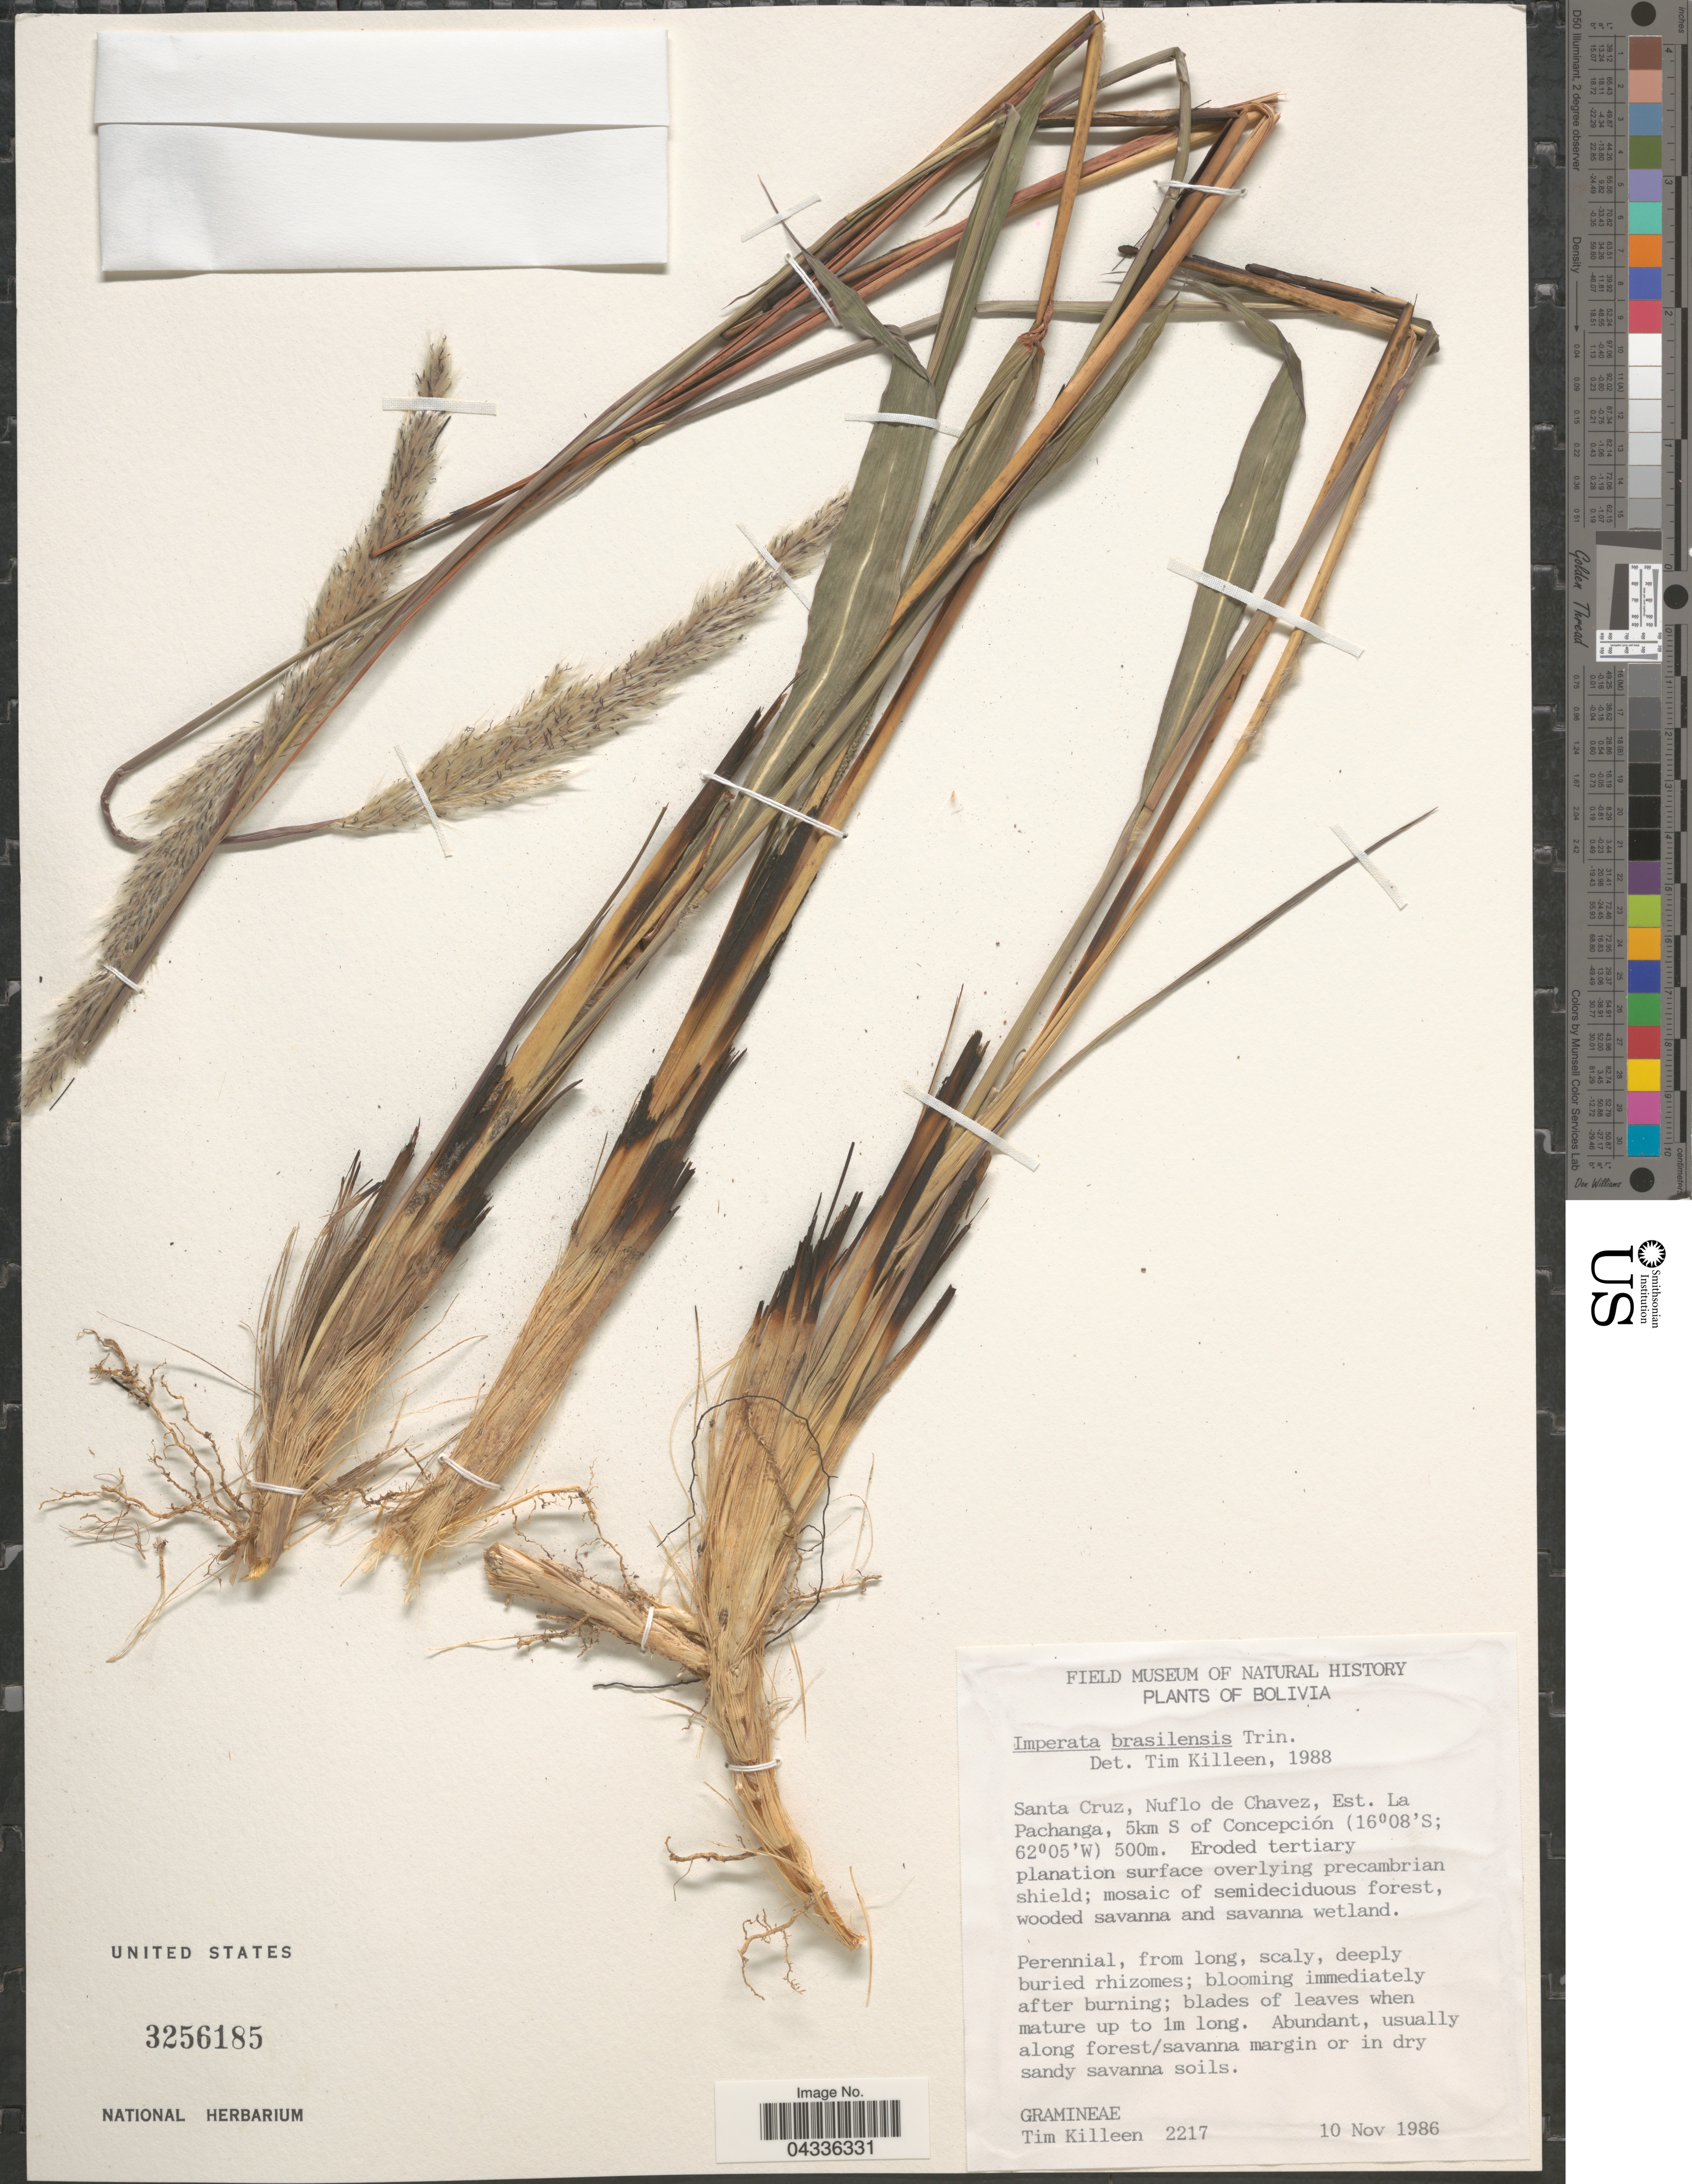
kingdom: Plantae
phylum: Tracheophyta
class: Liliopsida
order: Poales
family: Poaceae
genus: Imperata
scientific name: Imperata brasiliensis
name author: Trin.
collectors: T. J. Killeen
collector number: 2217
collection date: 1986-11-10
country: Bolivia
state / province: Santa Cruz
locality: Nuflo de Chavez, Est. La Pachanga, 5km S of Concepción.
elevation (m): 500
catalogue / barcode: US 3256185